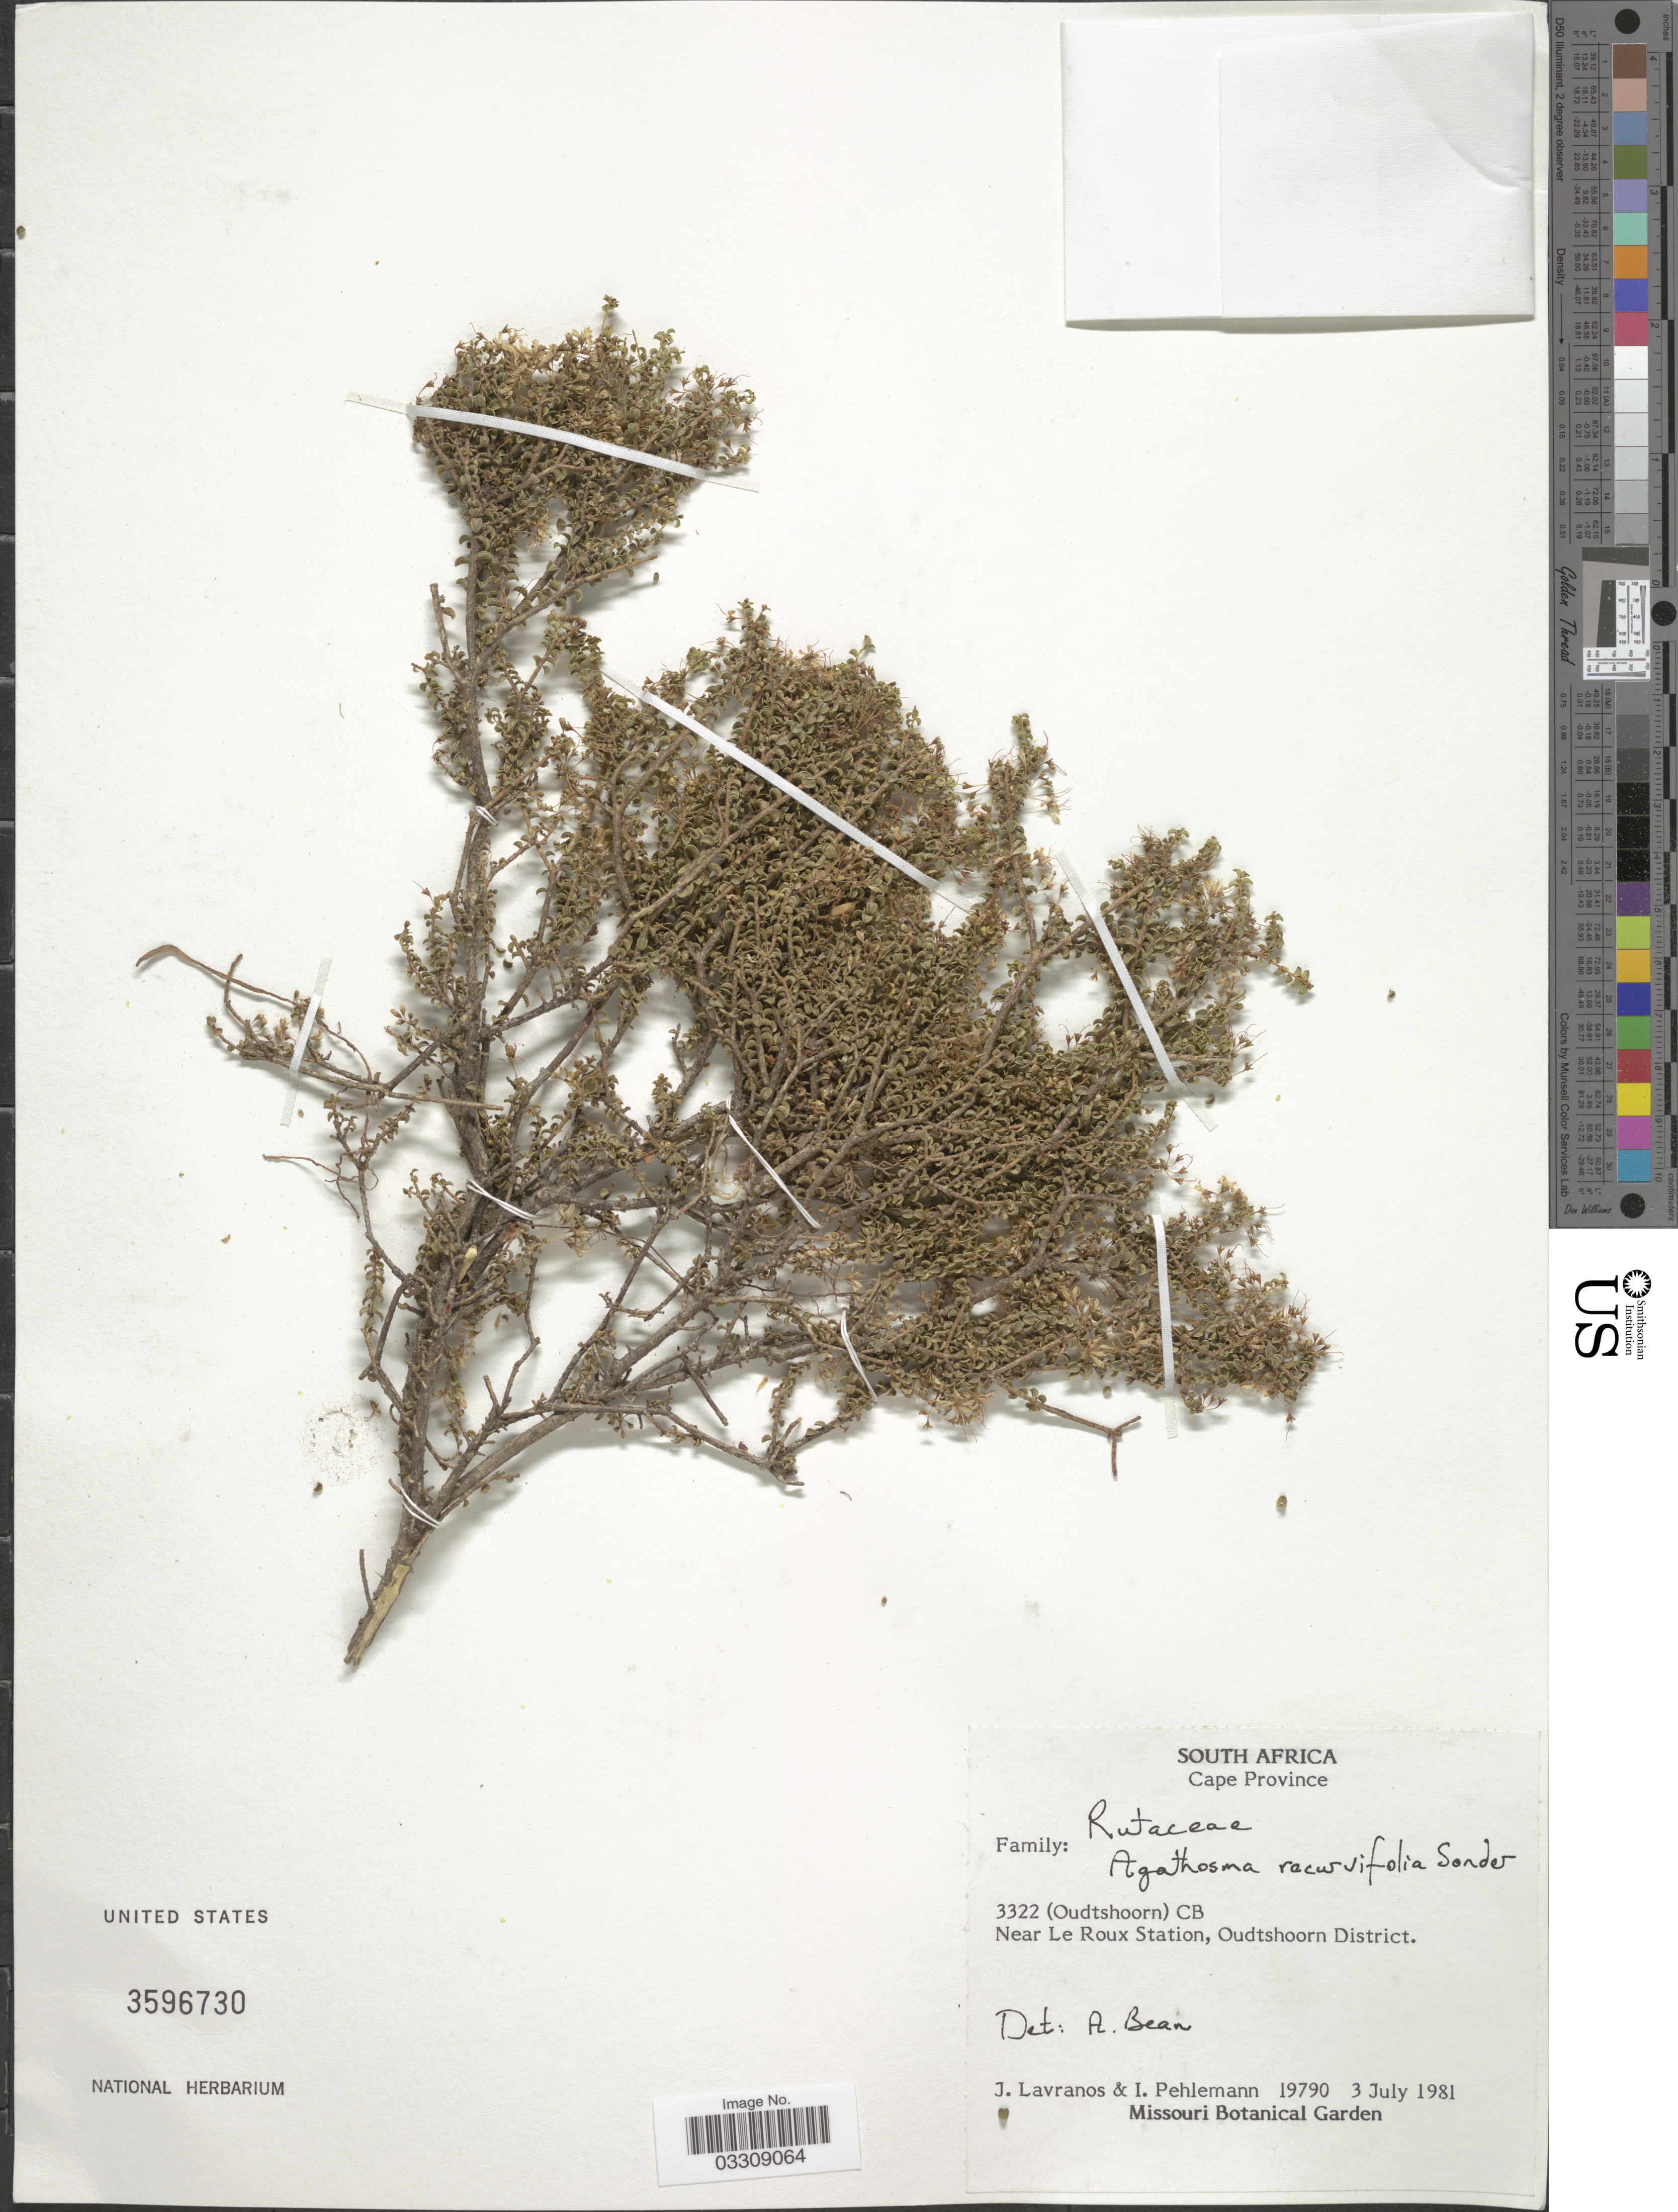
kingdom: Plantae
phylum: Tracheophyta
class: Magnoliopsida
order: Sapindales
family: Rutaceae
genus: Agathosma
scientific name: Agathosma recurvifolia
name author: Sond.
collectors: J. Lavranos & I. Pehlemann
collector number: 19790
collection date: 1981-07-03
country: South Africa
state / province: Western Cape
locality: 3322 (Oudtshoorn) CB. Near Le Roux Station, Oudtshoorn District.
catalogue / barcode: US 3596730